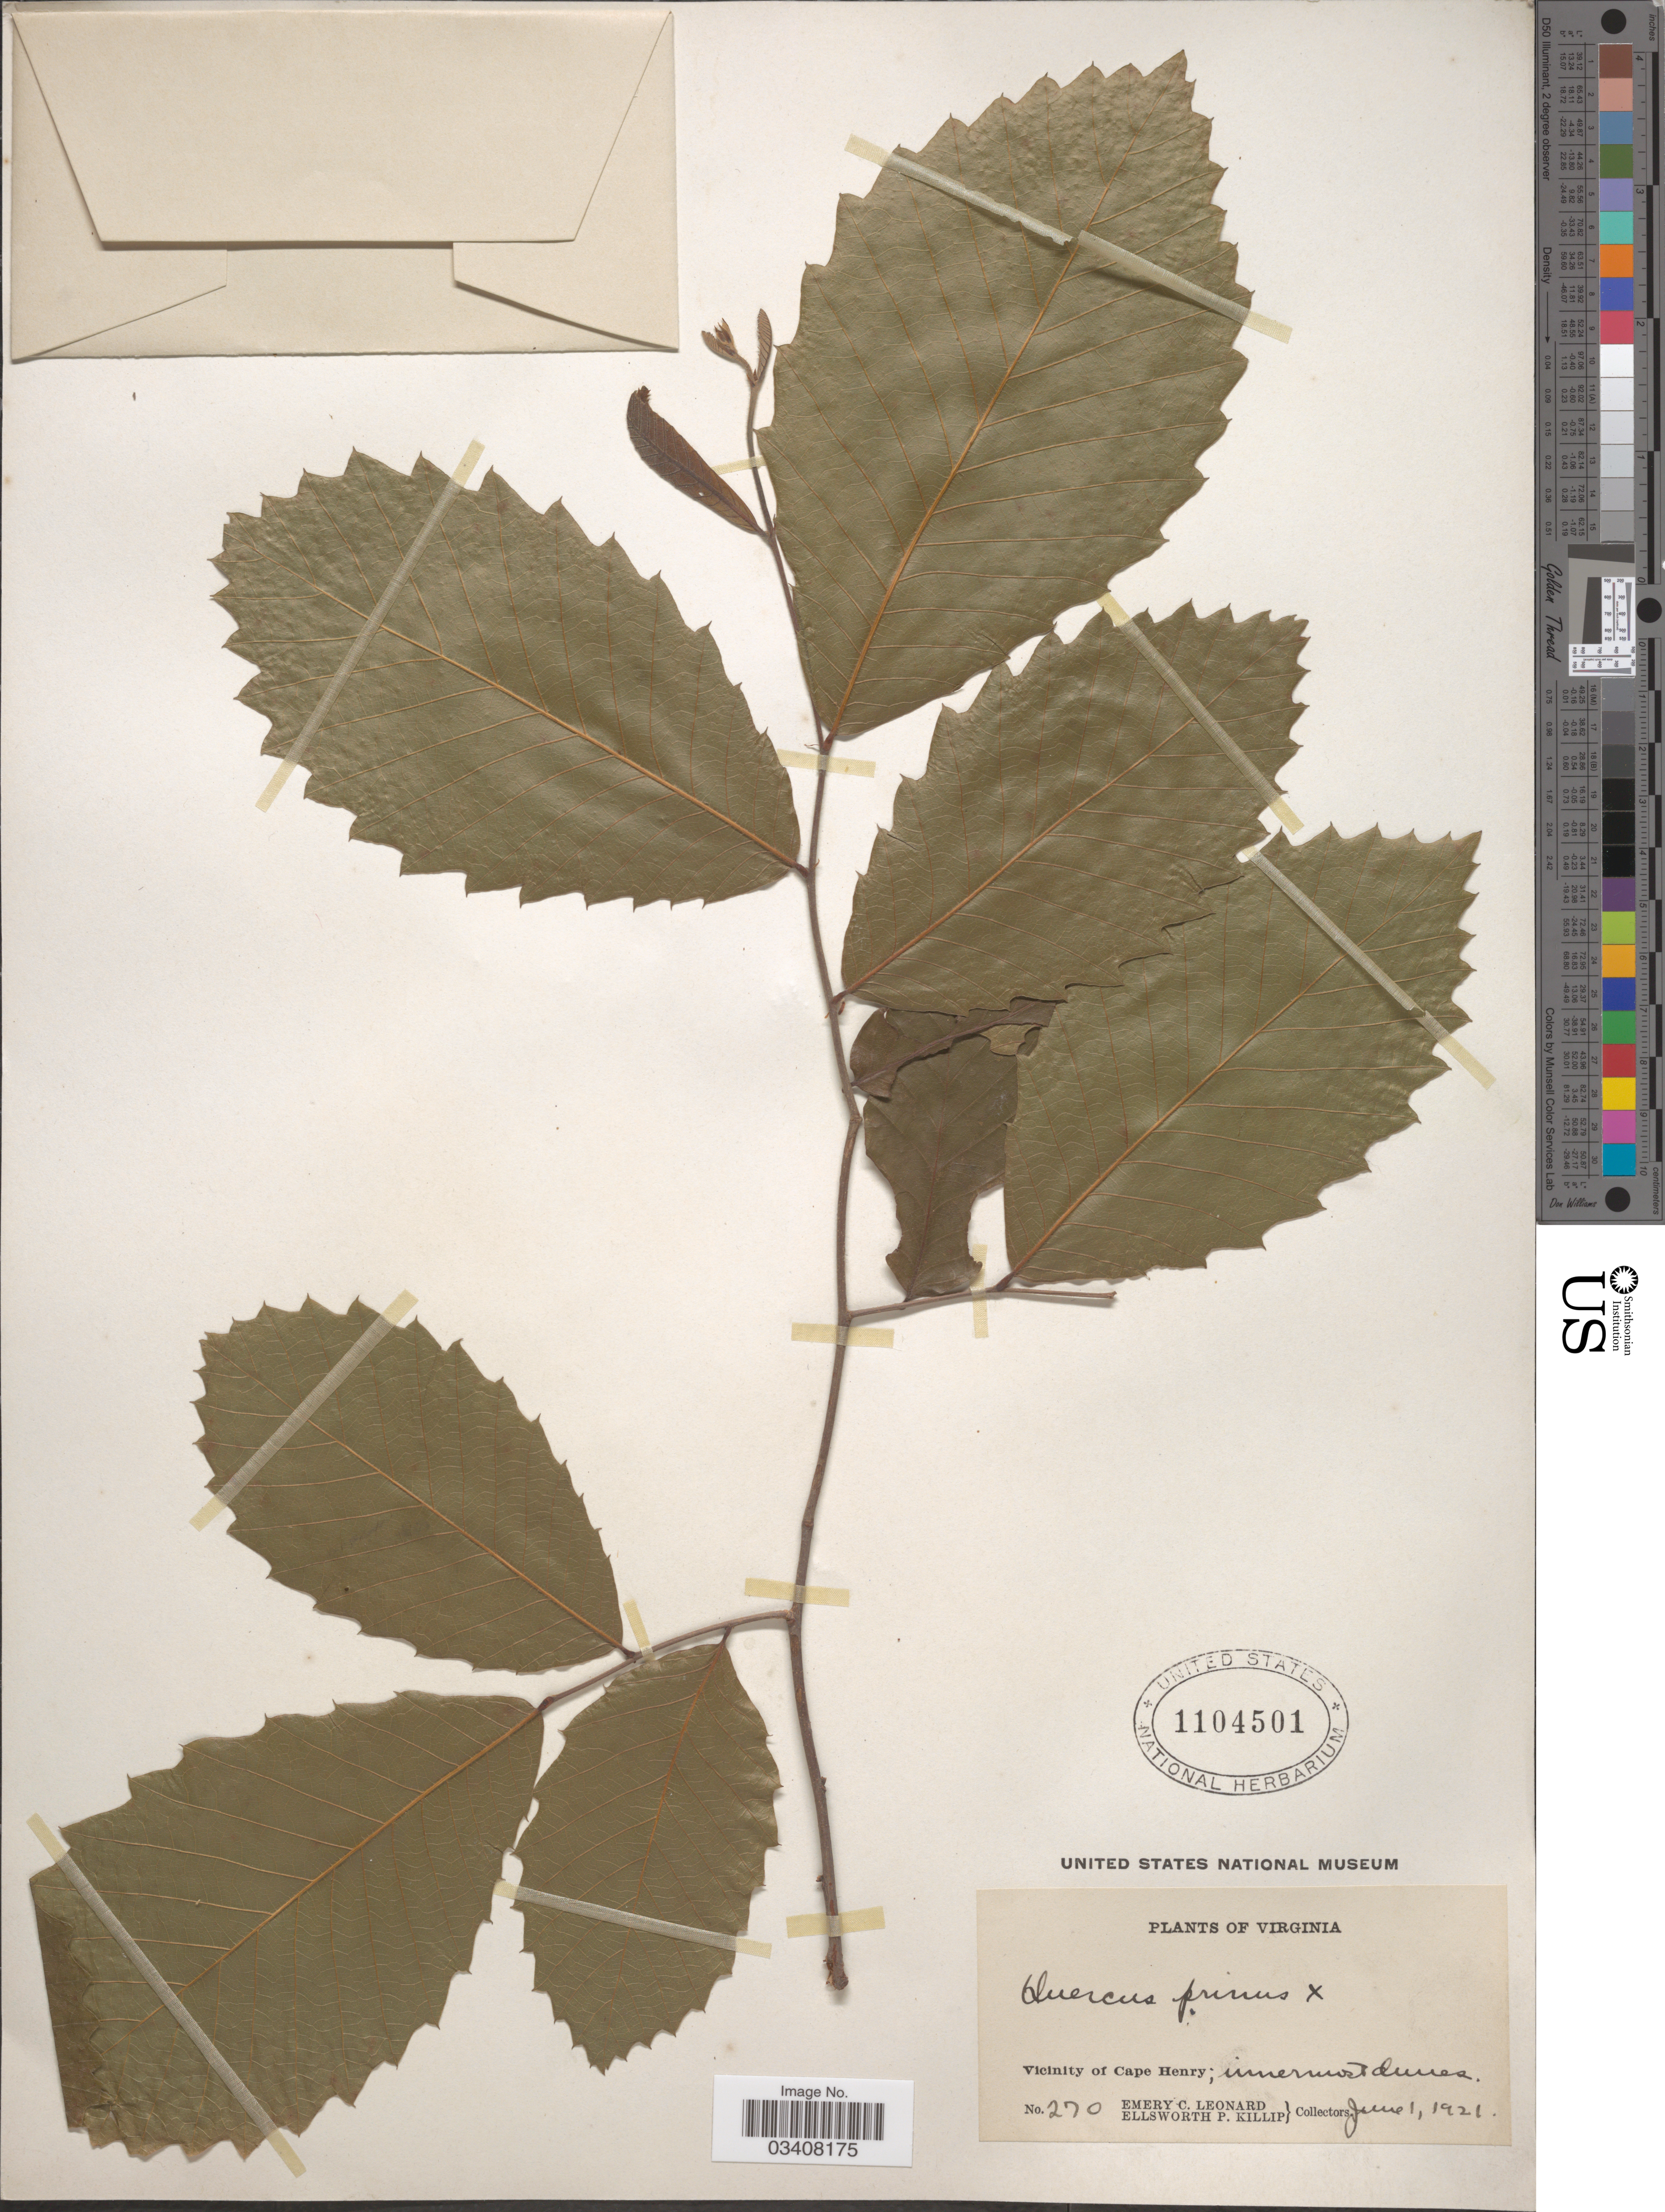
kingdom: Plantae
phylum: Tracheophyta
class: Magnoliopsida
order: Fagales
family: Fagaceae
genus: Quercus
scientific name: Quercus prinus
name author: L.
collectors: E. C. Leonard & E. P. Killip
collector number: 270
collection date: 1921-06-01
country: United States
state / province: Virginia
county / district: City of Virginia Beach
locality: Vicinity of Cape Henry.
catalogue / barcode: US 1104501